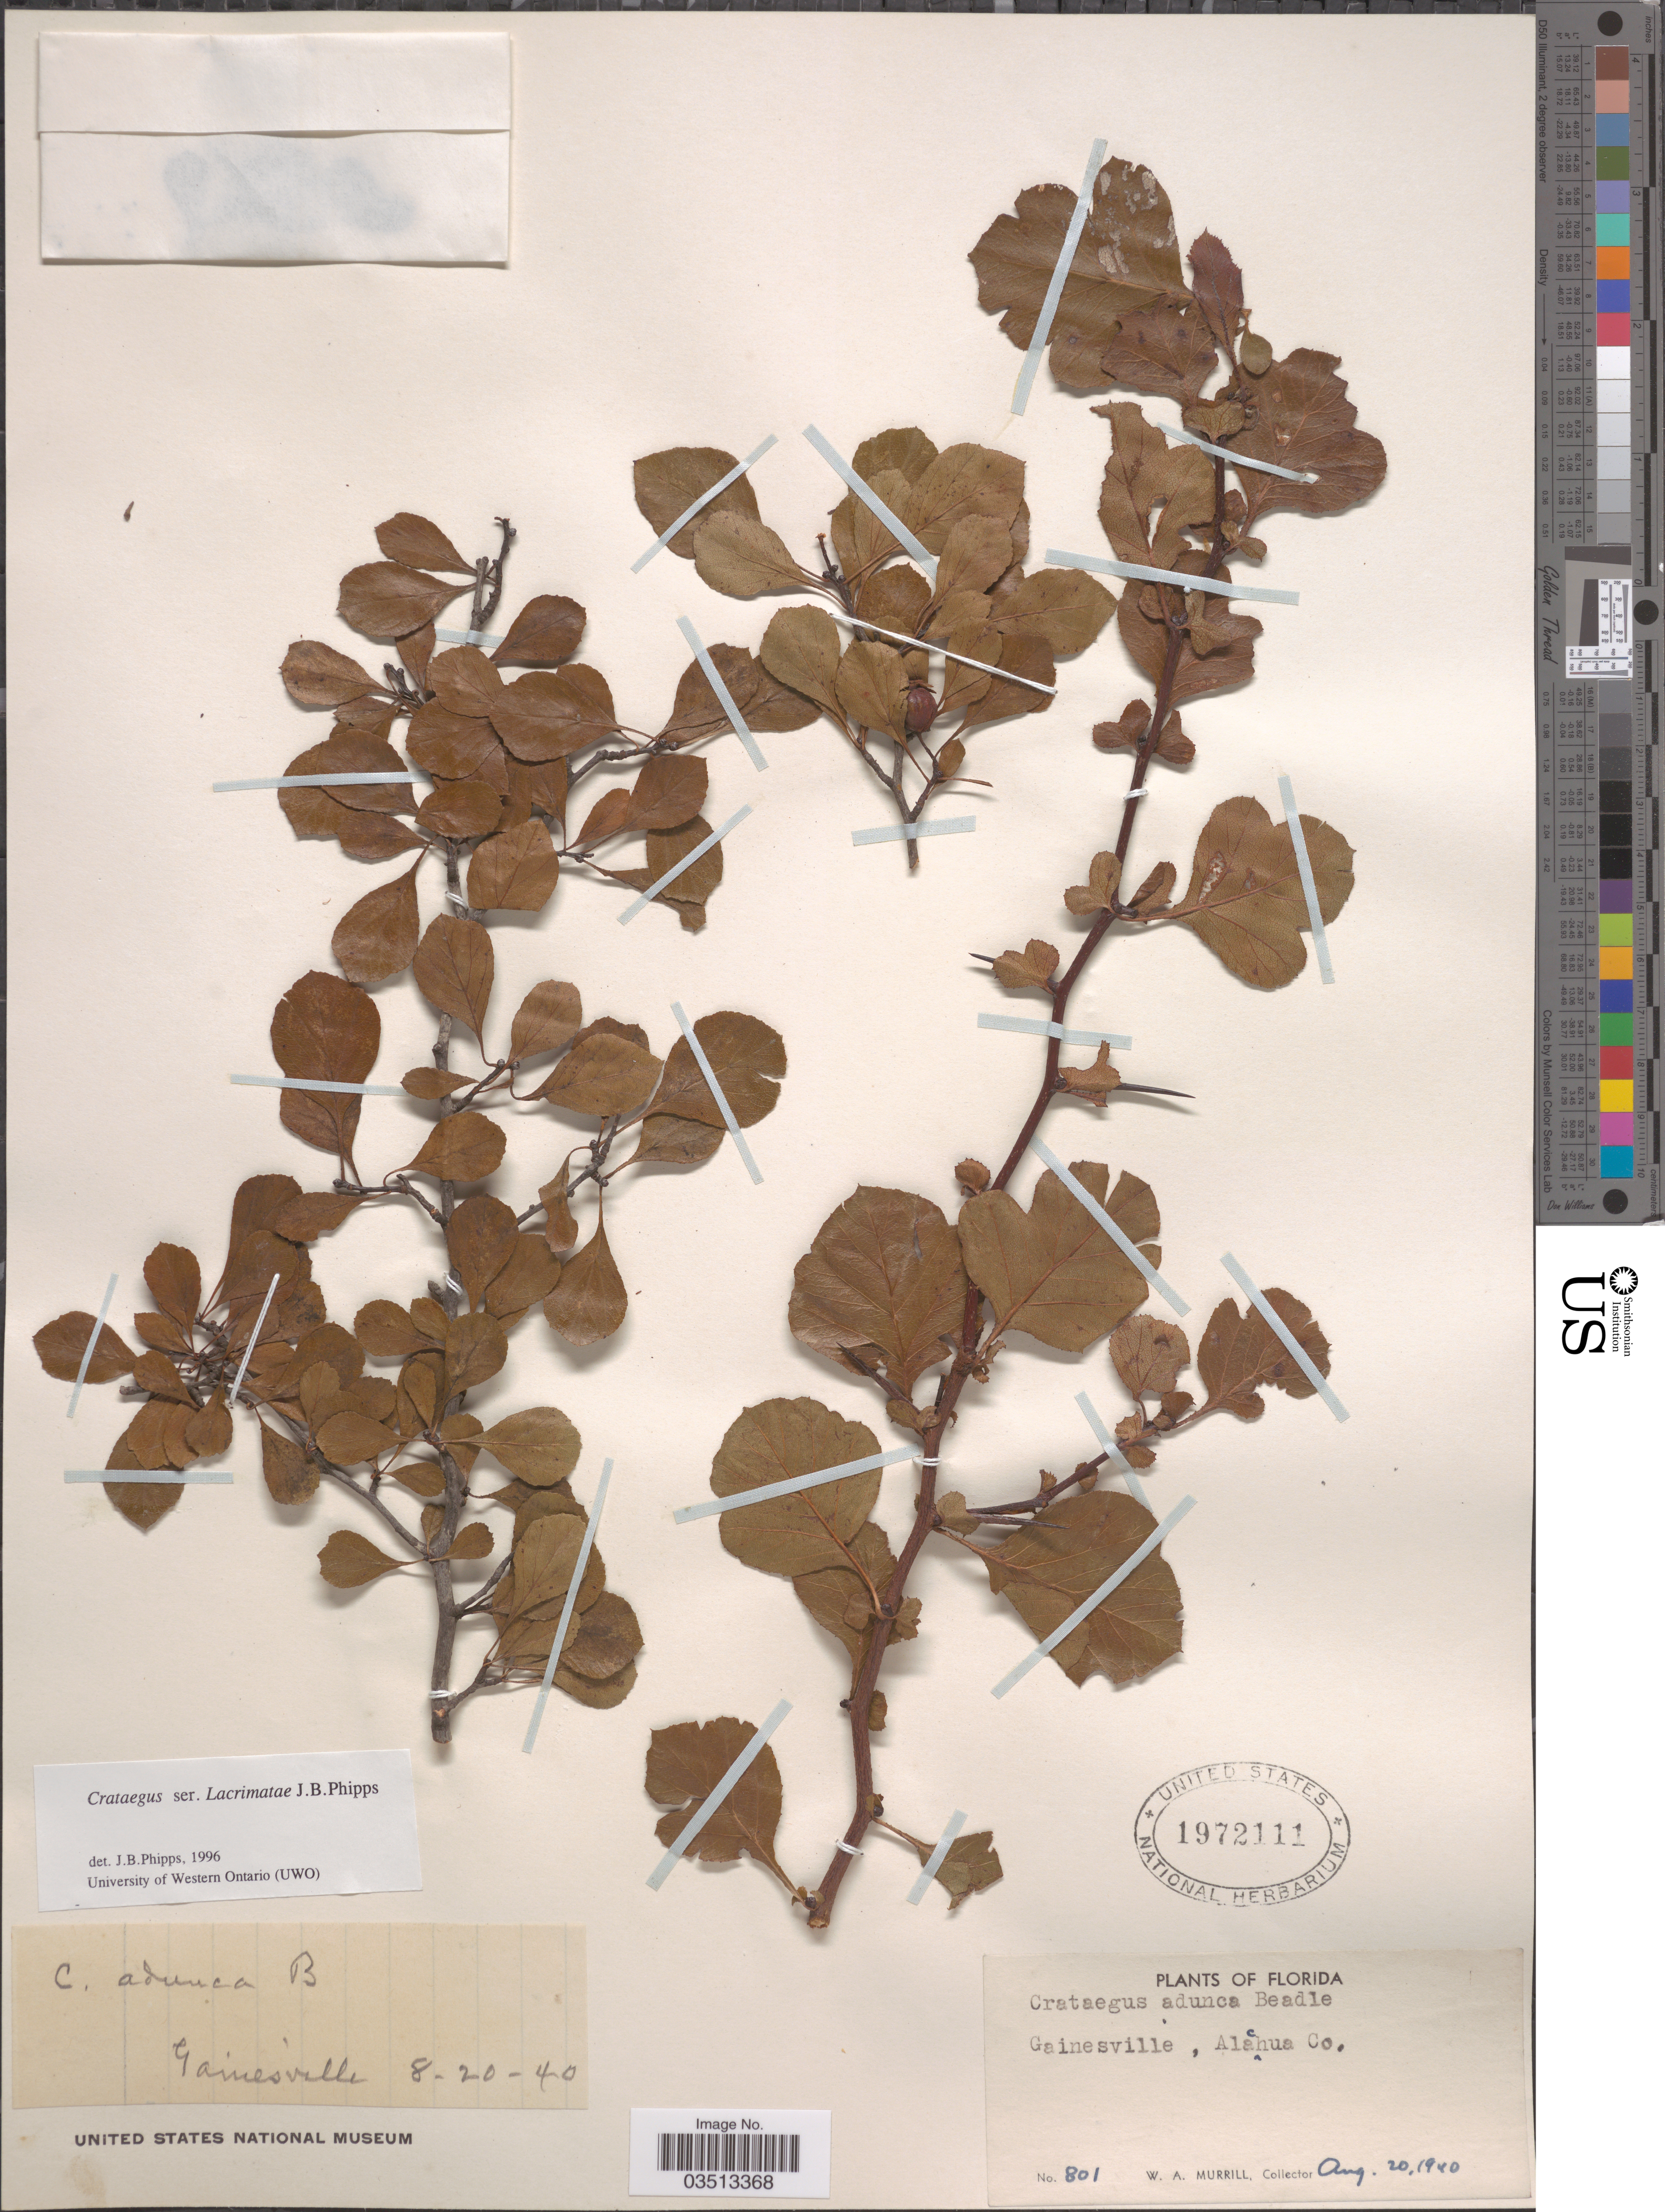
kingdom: Plantae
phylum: Tracheophyta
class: Magnoliopsida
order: Rosales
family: Rosaceae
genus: Crataegus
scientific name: Crataegus alabamensis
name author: Beadle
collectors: W. A. Murrill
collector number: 801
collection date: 1940-08-20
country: United States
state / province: Florida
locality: Gainesville, Alachua Co.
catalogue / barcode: US 1972111